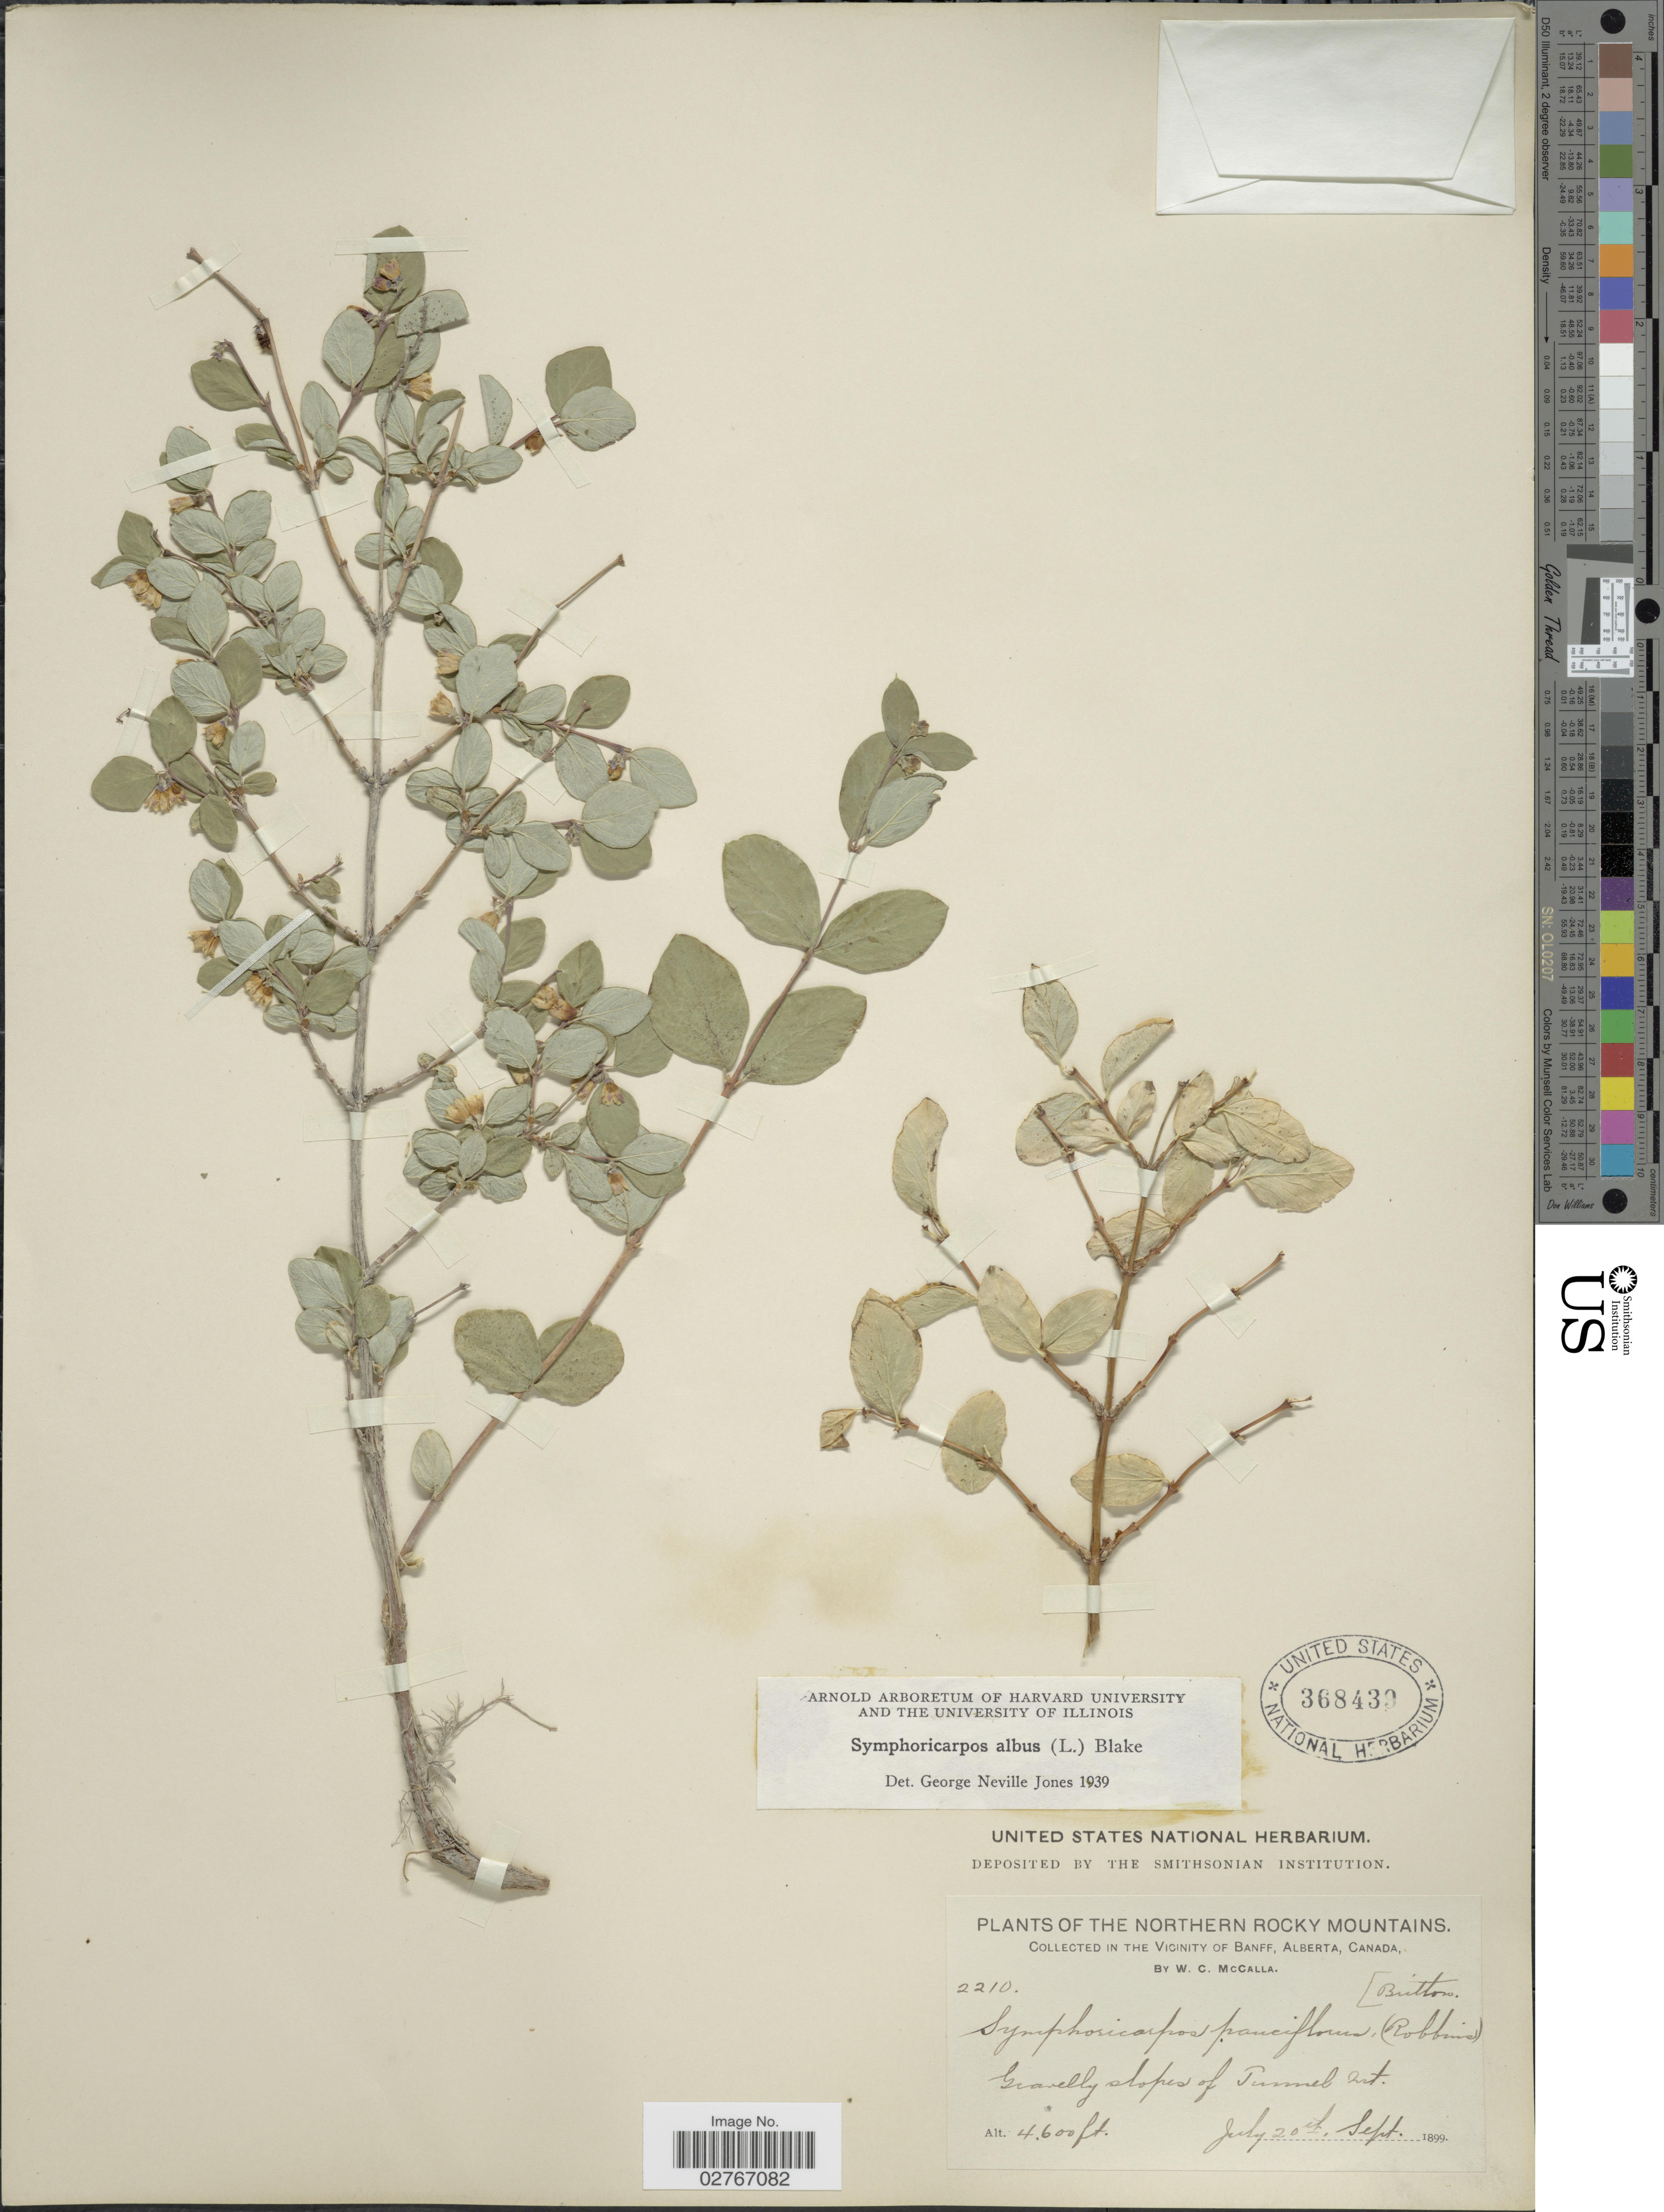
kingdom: Plantae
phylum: Tracheophyta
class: Magnoliopsida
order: Dipsacales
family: Caprifoliaceae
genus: Symphoricarpos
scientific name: Symphoricarpos albus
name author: (L.) S.F. Blake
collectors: W. McCalla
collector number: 2210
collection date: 1899-07-20/1899-09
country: Canada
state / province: Alberta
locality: The Northern Rocky Mountains, in the vicinity of Banff, Gravelly slopes of Tunnel Mt.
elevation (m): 1402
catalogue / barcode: US 368439